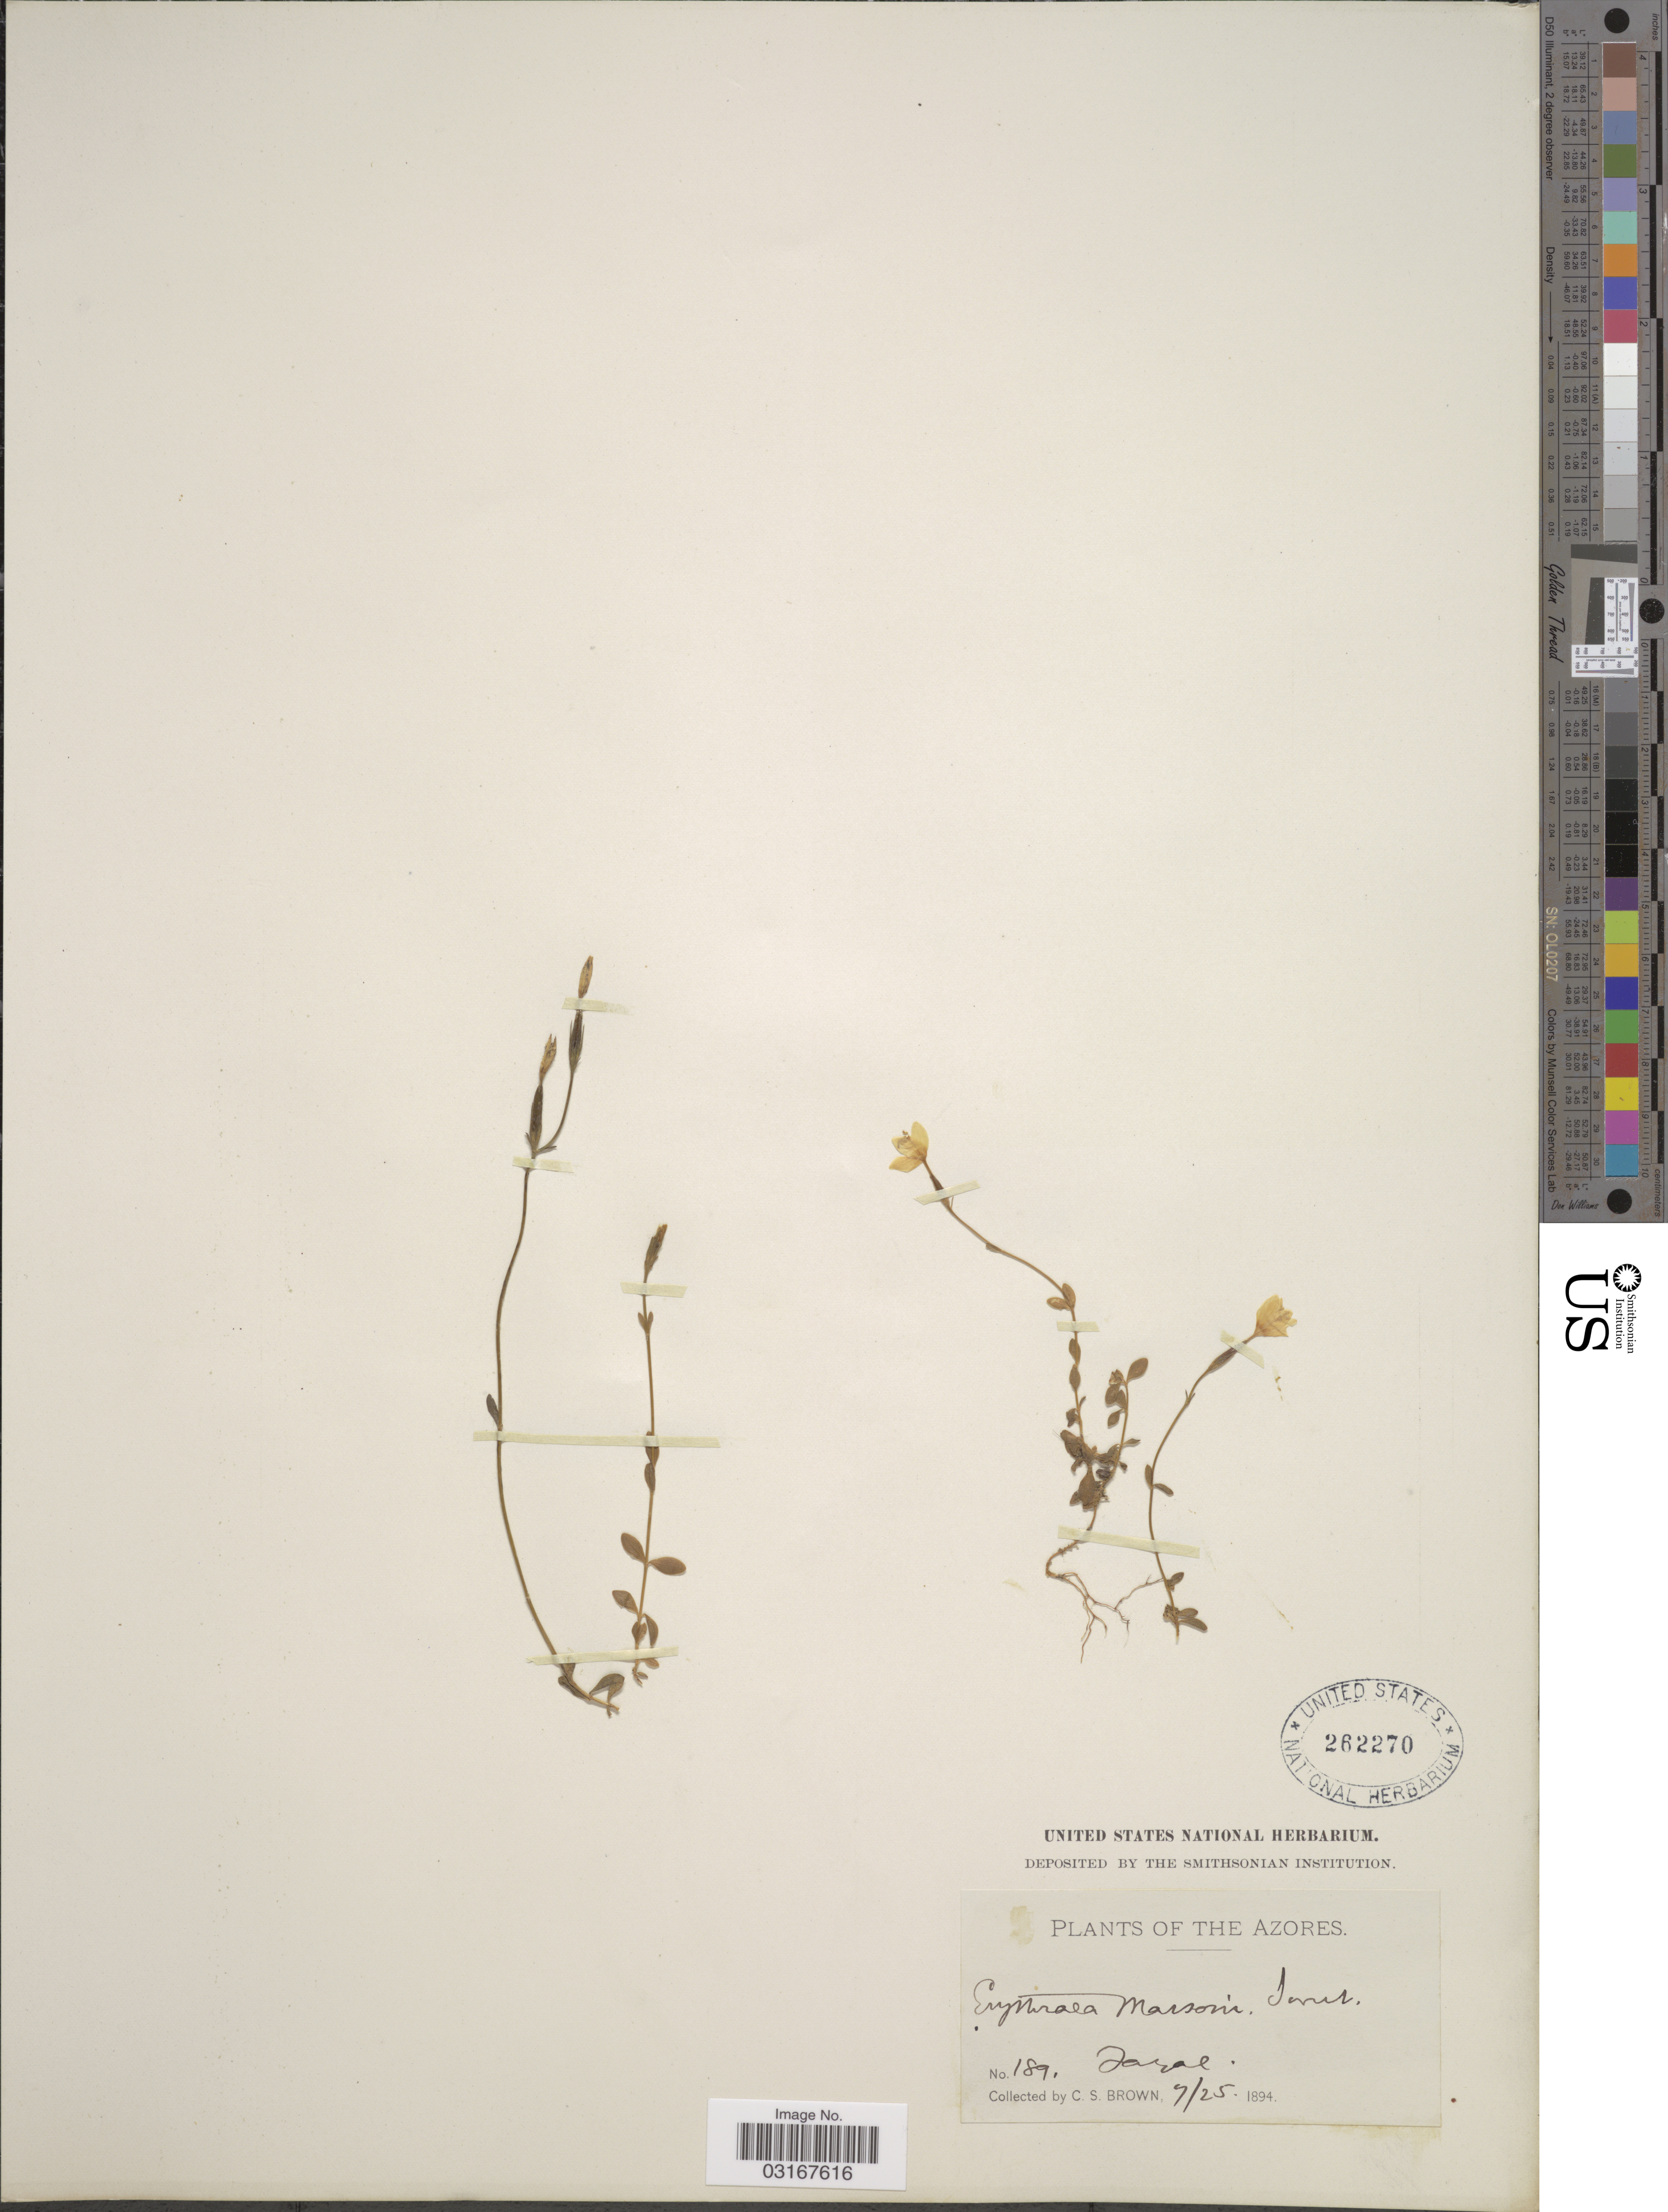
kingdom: Plantae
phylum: Tracheophyta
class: Magnoliopsida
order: Gentianales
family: Gentianaceae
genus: Erythraea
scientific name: Erythraea massonii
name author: Sweet ex H. C. Watson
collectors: C. S. Brown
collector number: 189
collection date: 1894-07-25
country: Portugal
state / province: Azores (Aut. Reg.)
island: Faial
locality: The Azores. Fayal.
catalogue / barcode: US 262270